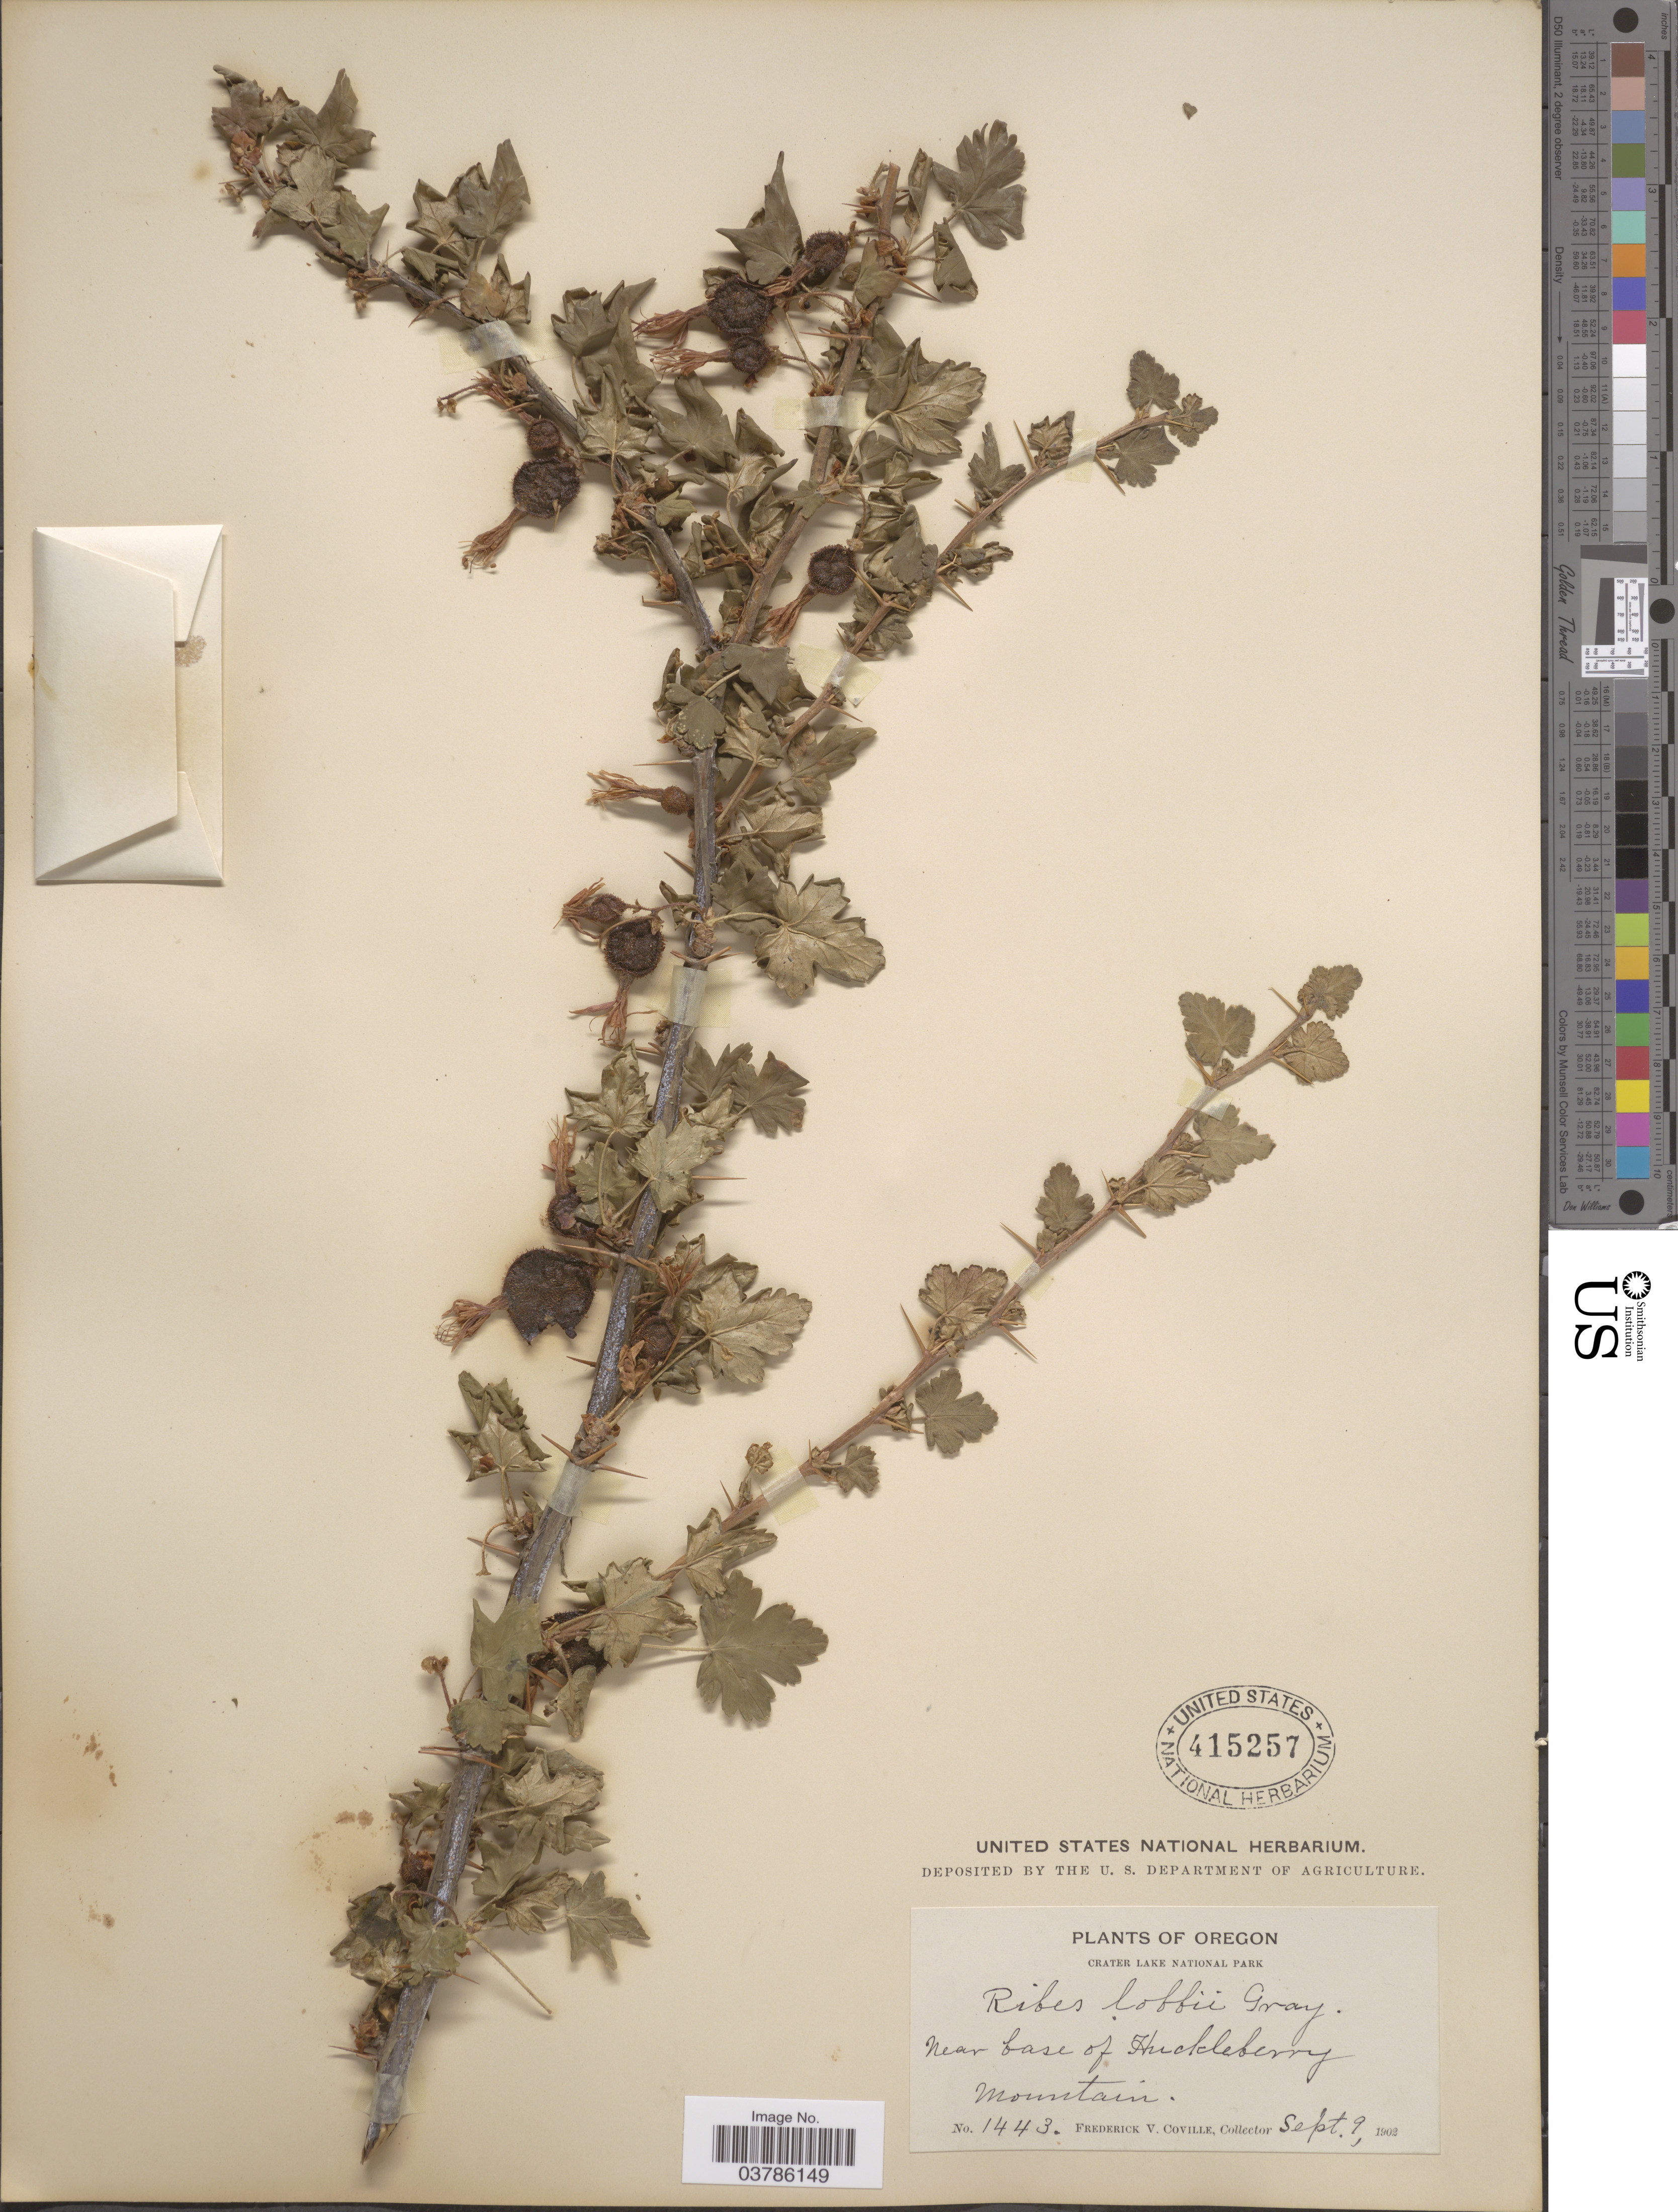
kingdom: Plantae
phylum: Tracheophyta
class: Magnoliopsida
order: Saxifragales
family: Grossulariaceae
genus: Ribes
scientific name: Ribes lobbii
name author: A. Gray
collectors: F. V. Coville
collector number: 1443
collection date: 1902-09-09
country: United States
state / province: Oregon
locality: Crater Lake National Park. Near base of Huckleberry Mountain.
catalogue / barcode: US 415257